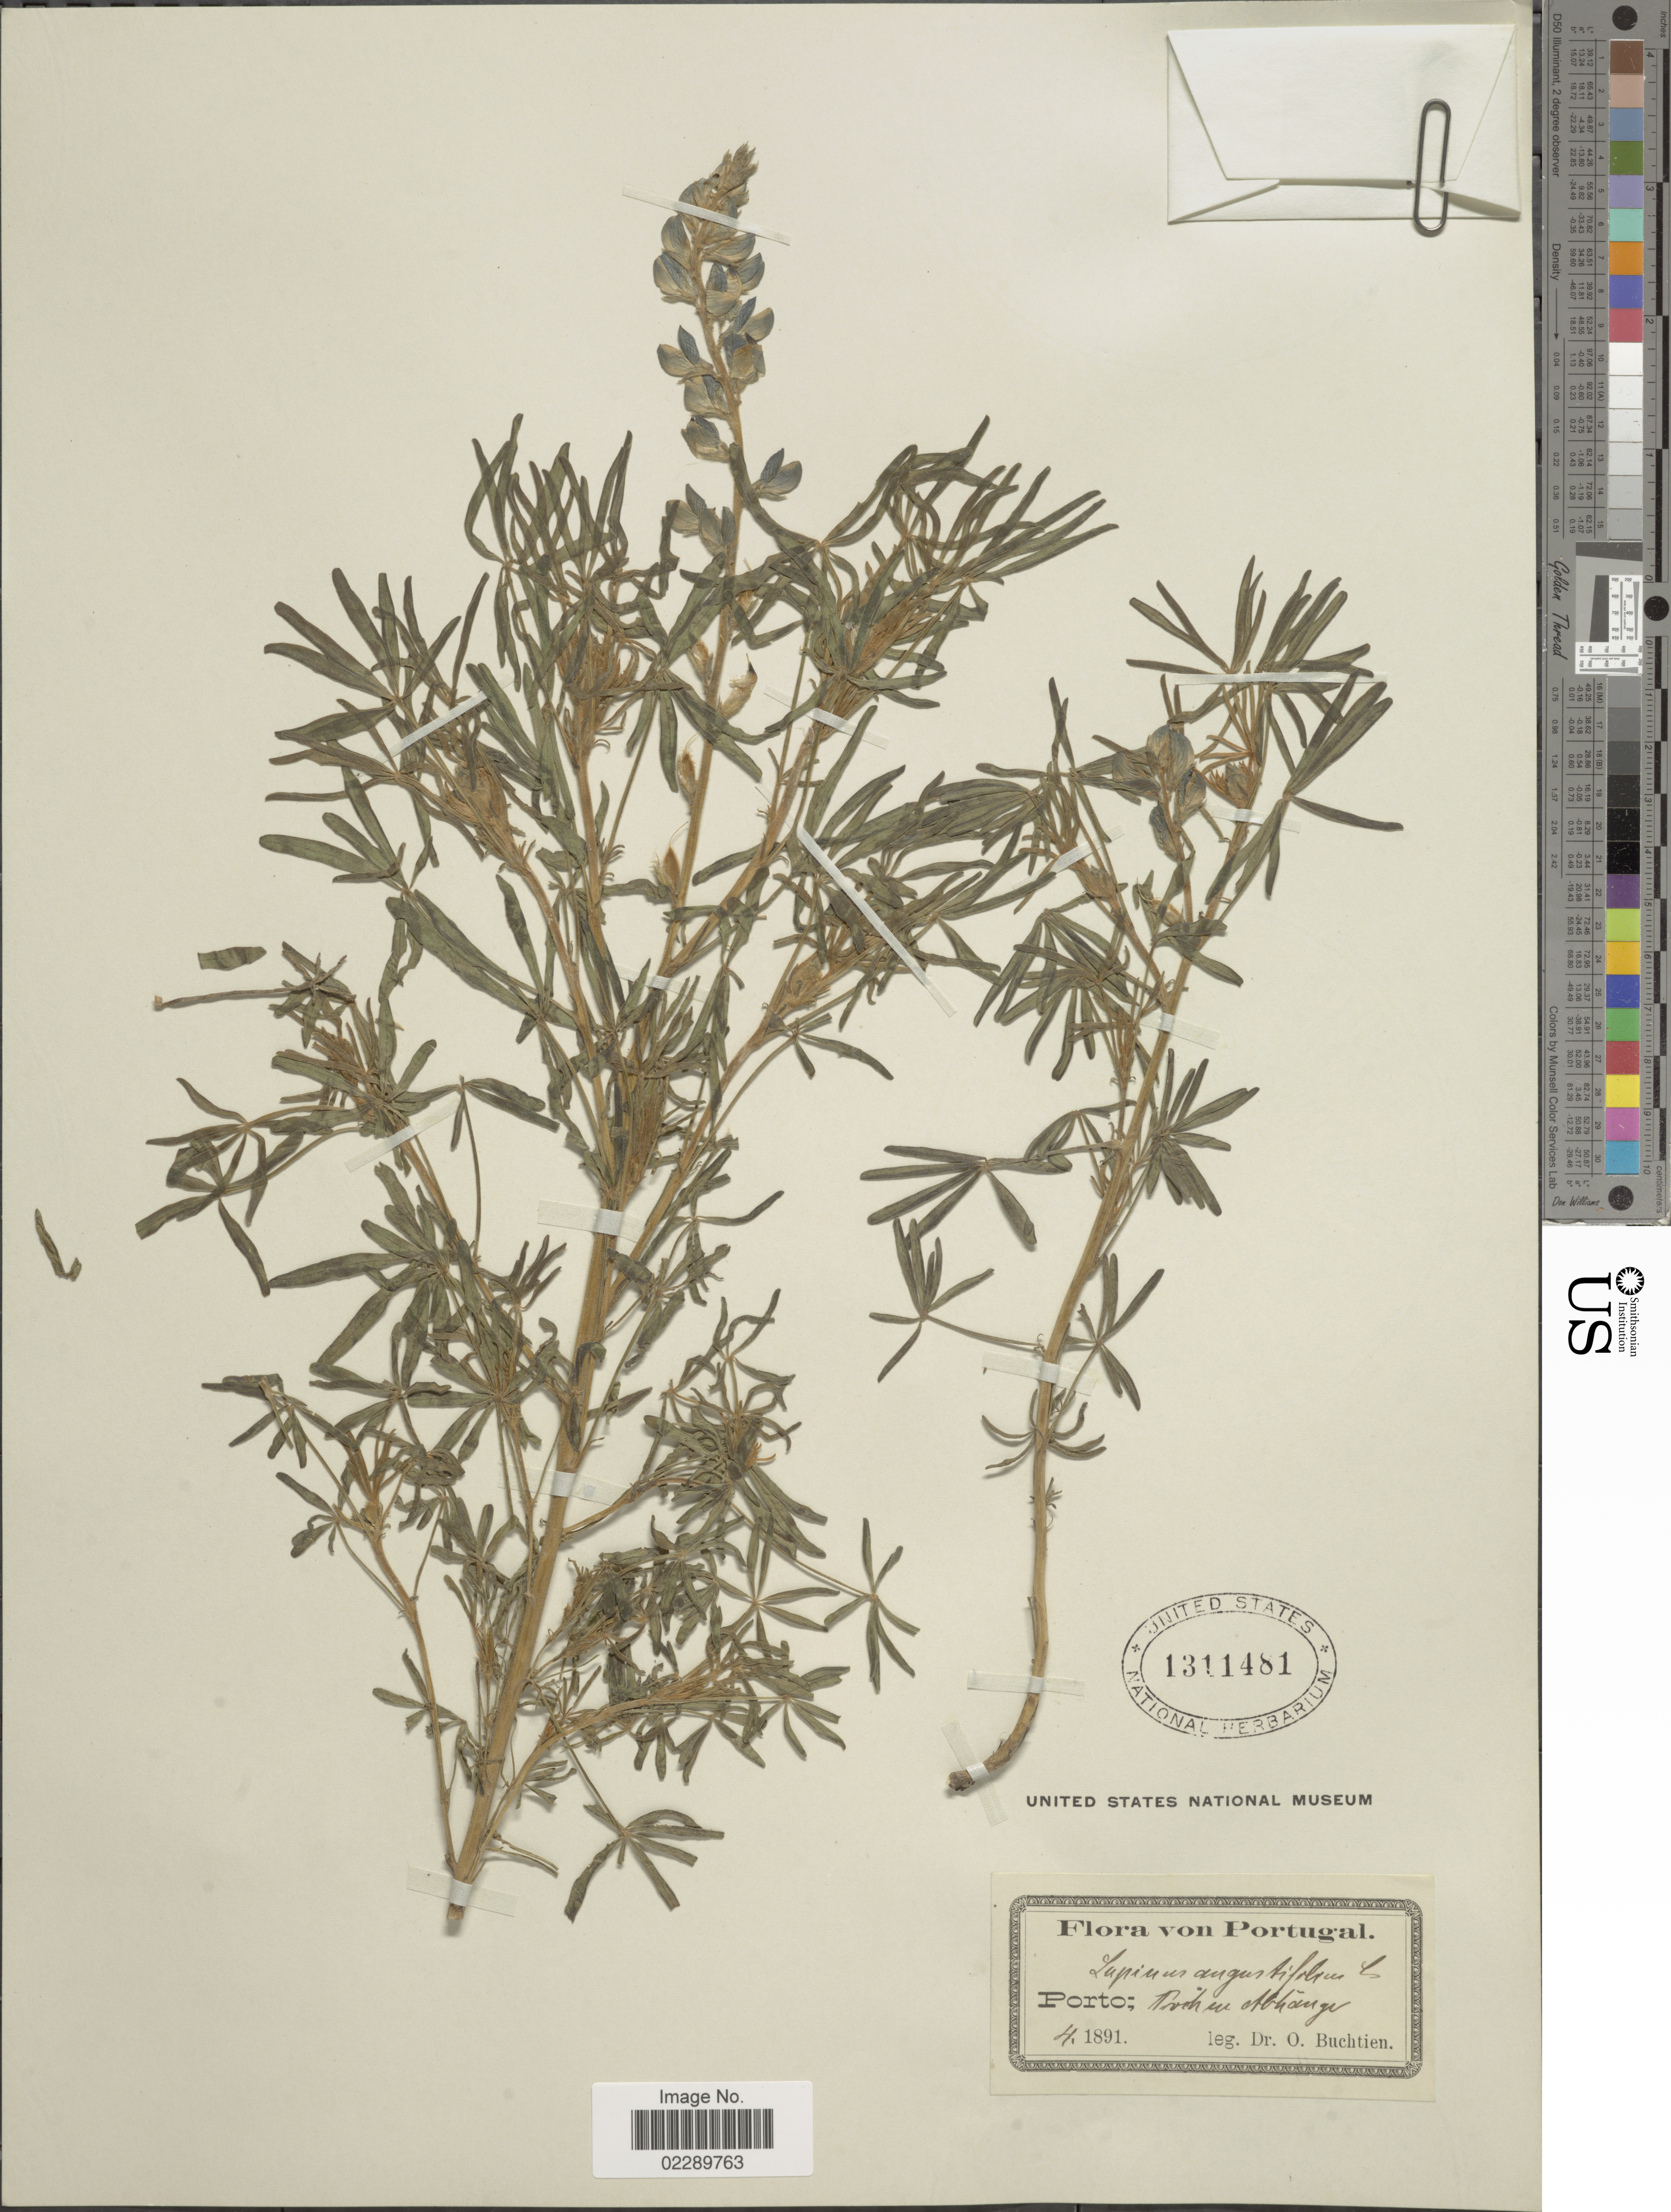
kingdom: Plantae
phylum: Tracheophyta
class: Magnoliopsida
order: Fabales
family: Fabaceae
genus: Lupinus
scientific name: Lupinus angustifolius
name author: L.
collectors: O. Buchtien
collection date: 1891-04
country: Portugal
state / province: Porto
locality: Porto; [illegible text]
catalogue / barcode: US 1311481